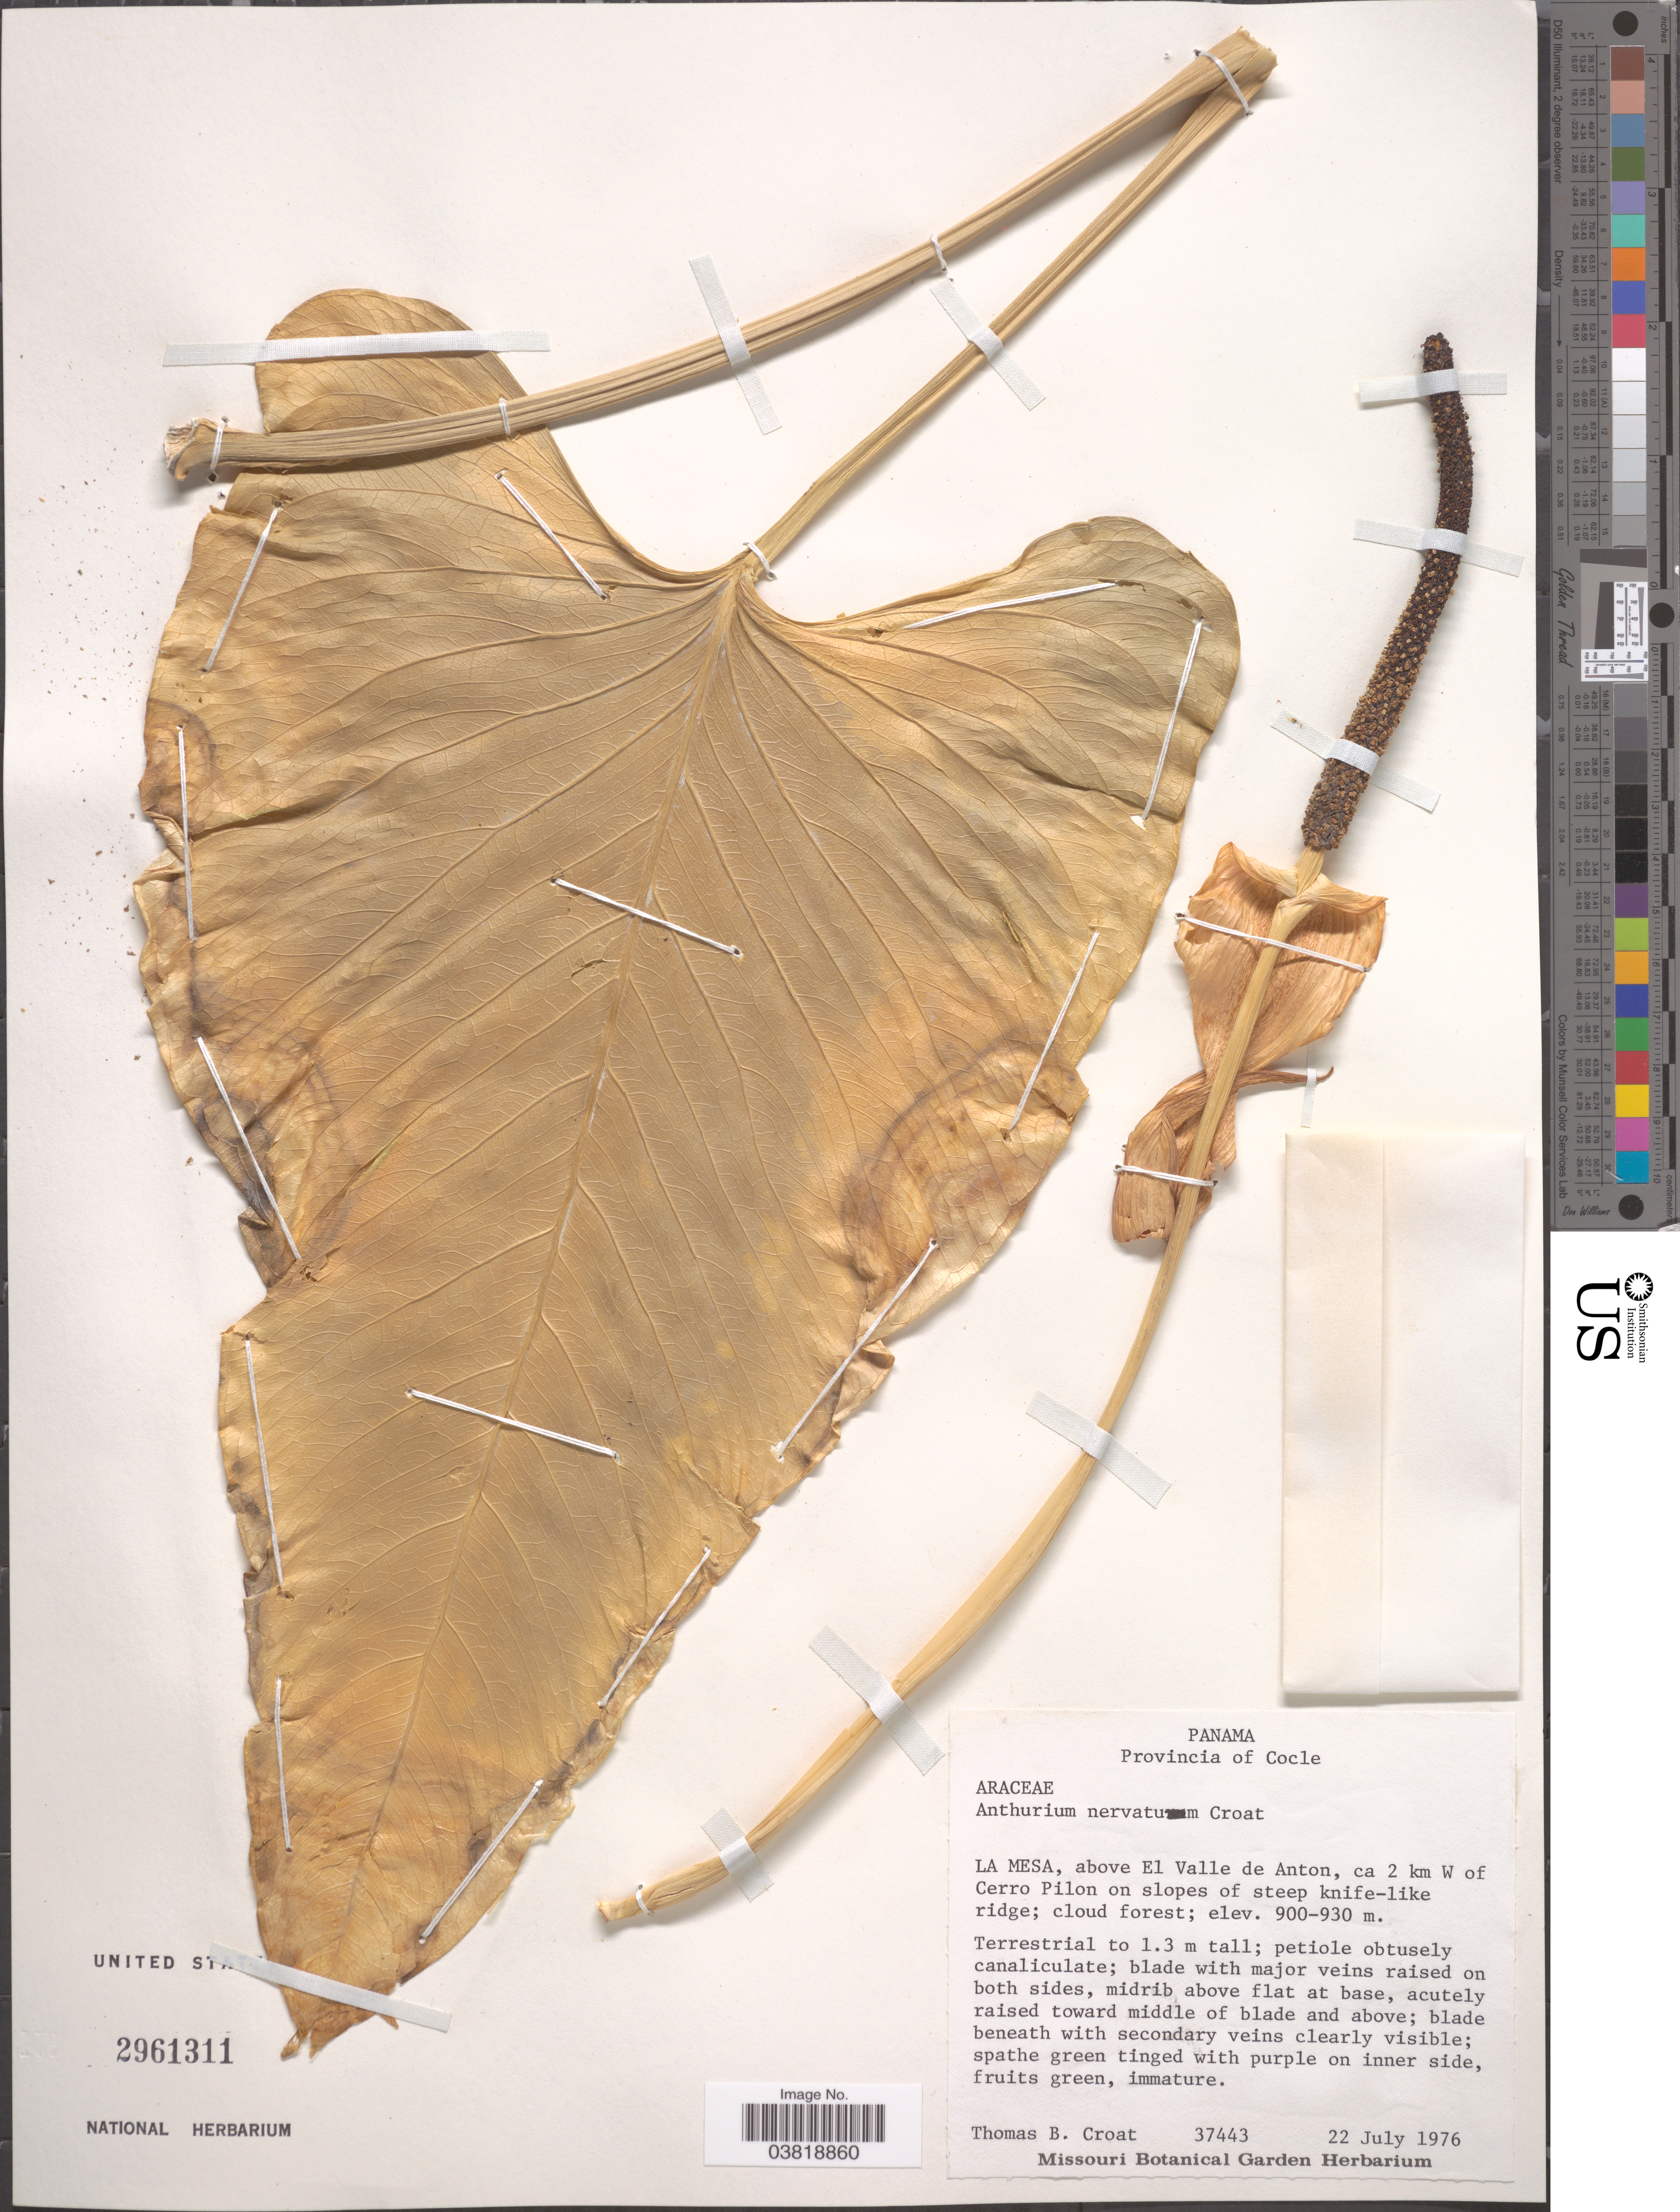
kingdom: Plantae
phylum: Tracheophyta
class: Liliopsida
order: Alismatales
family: Araceae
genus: Anthurium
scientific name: Anthurium nervaturum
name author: Croat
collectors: T. B. Croat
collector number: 37443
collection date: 1976-07-22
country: Panama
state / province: Cocle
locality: La Mesa, above El Valle de Anton, ca 2 km W of Cerro Pilon on slopes of steep knife-like ridge.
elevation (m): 900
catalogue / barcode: US 2961311